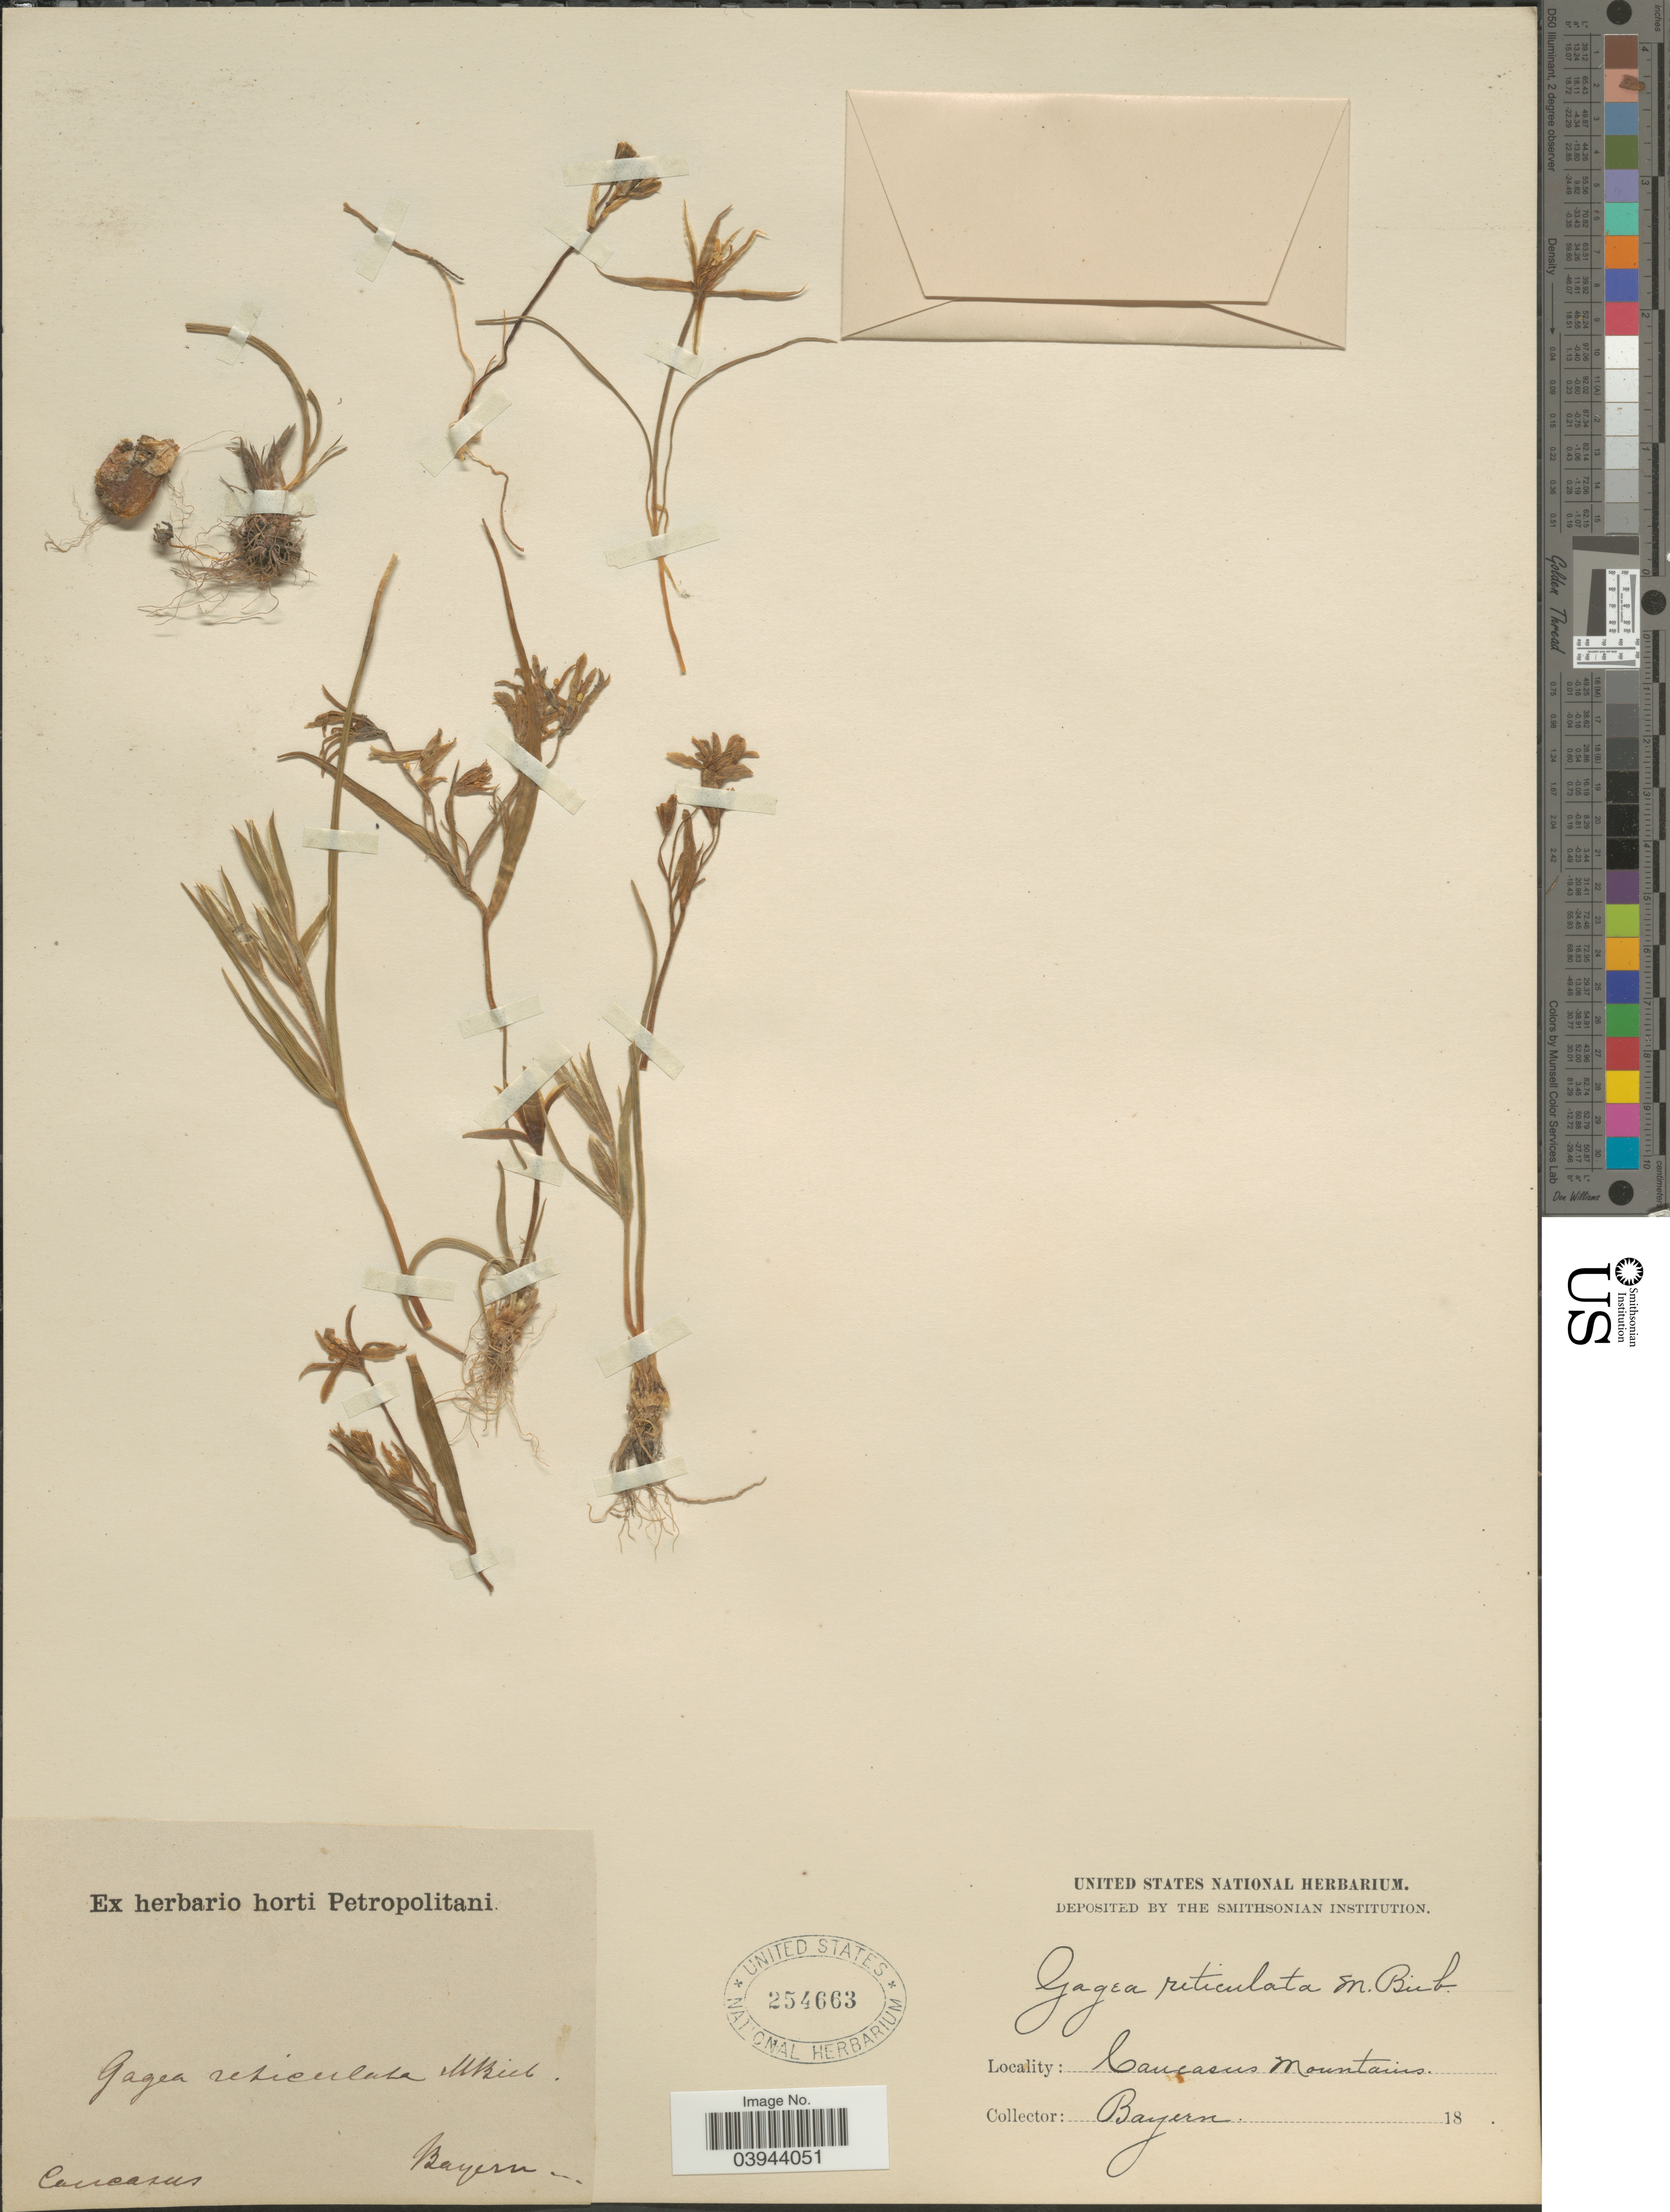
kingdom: Plantae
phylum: Tracheophyta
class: Liliopsida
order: Liliales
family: Liliaceae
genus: Gagea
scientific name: Gagea reticulata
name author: (Pall.) Schult. & Schult. f.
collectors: Bayern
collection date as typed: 18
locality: Caucasus. Caucasus Mountains.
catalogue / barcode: US 254663